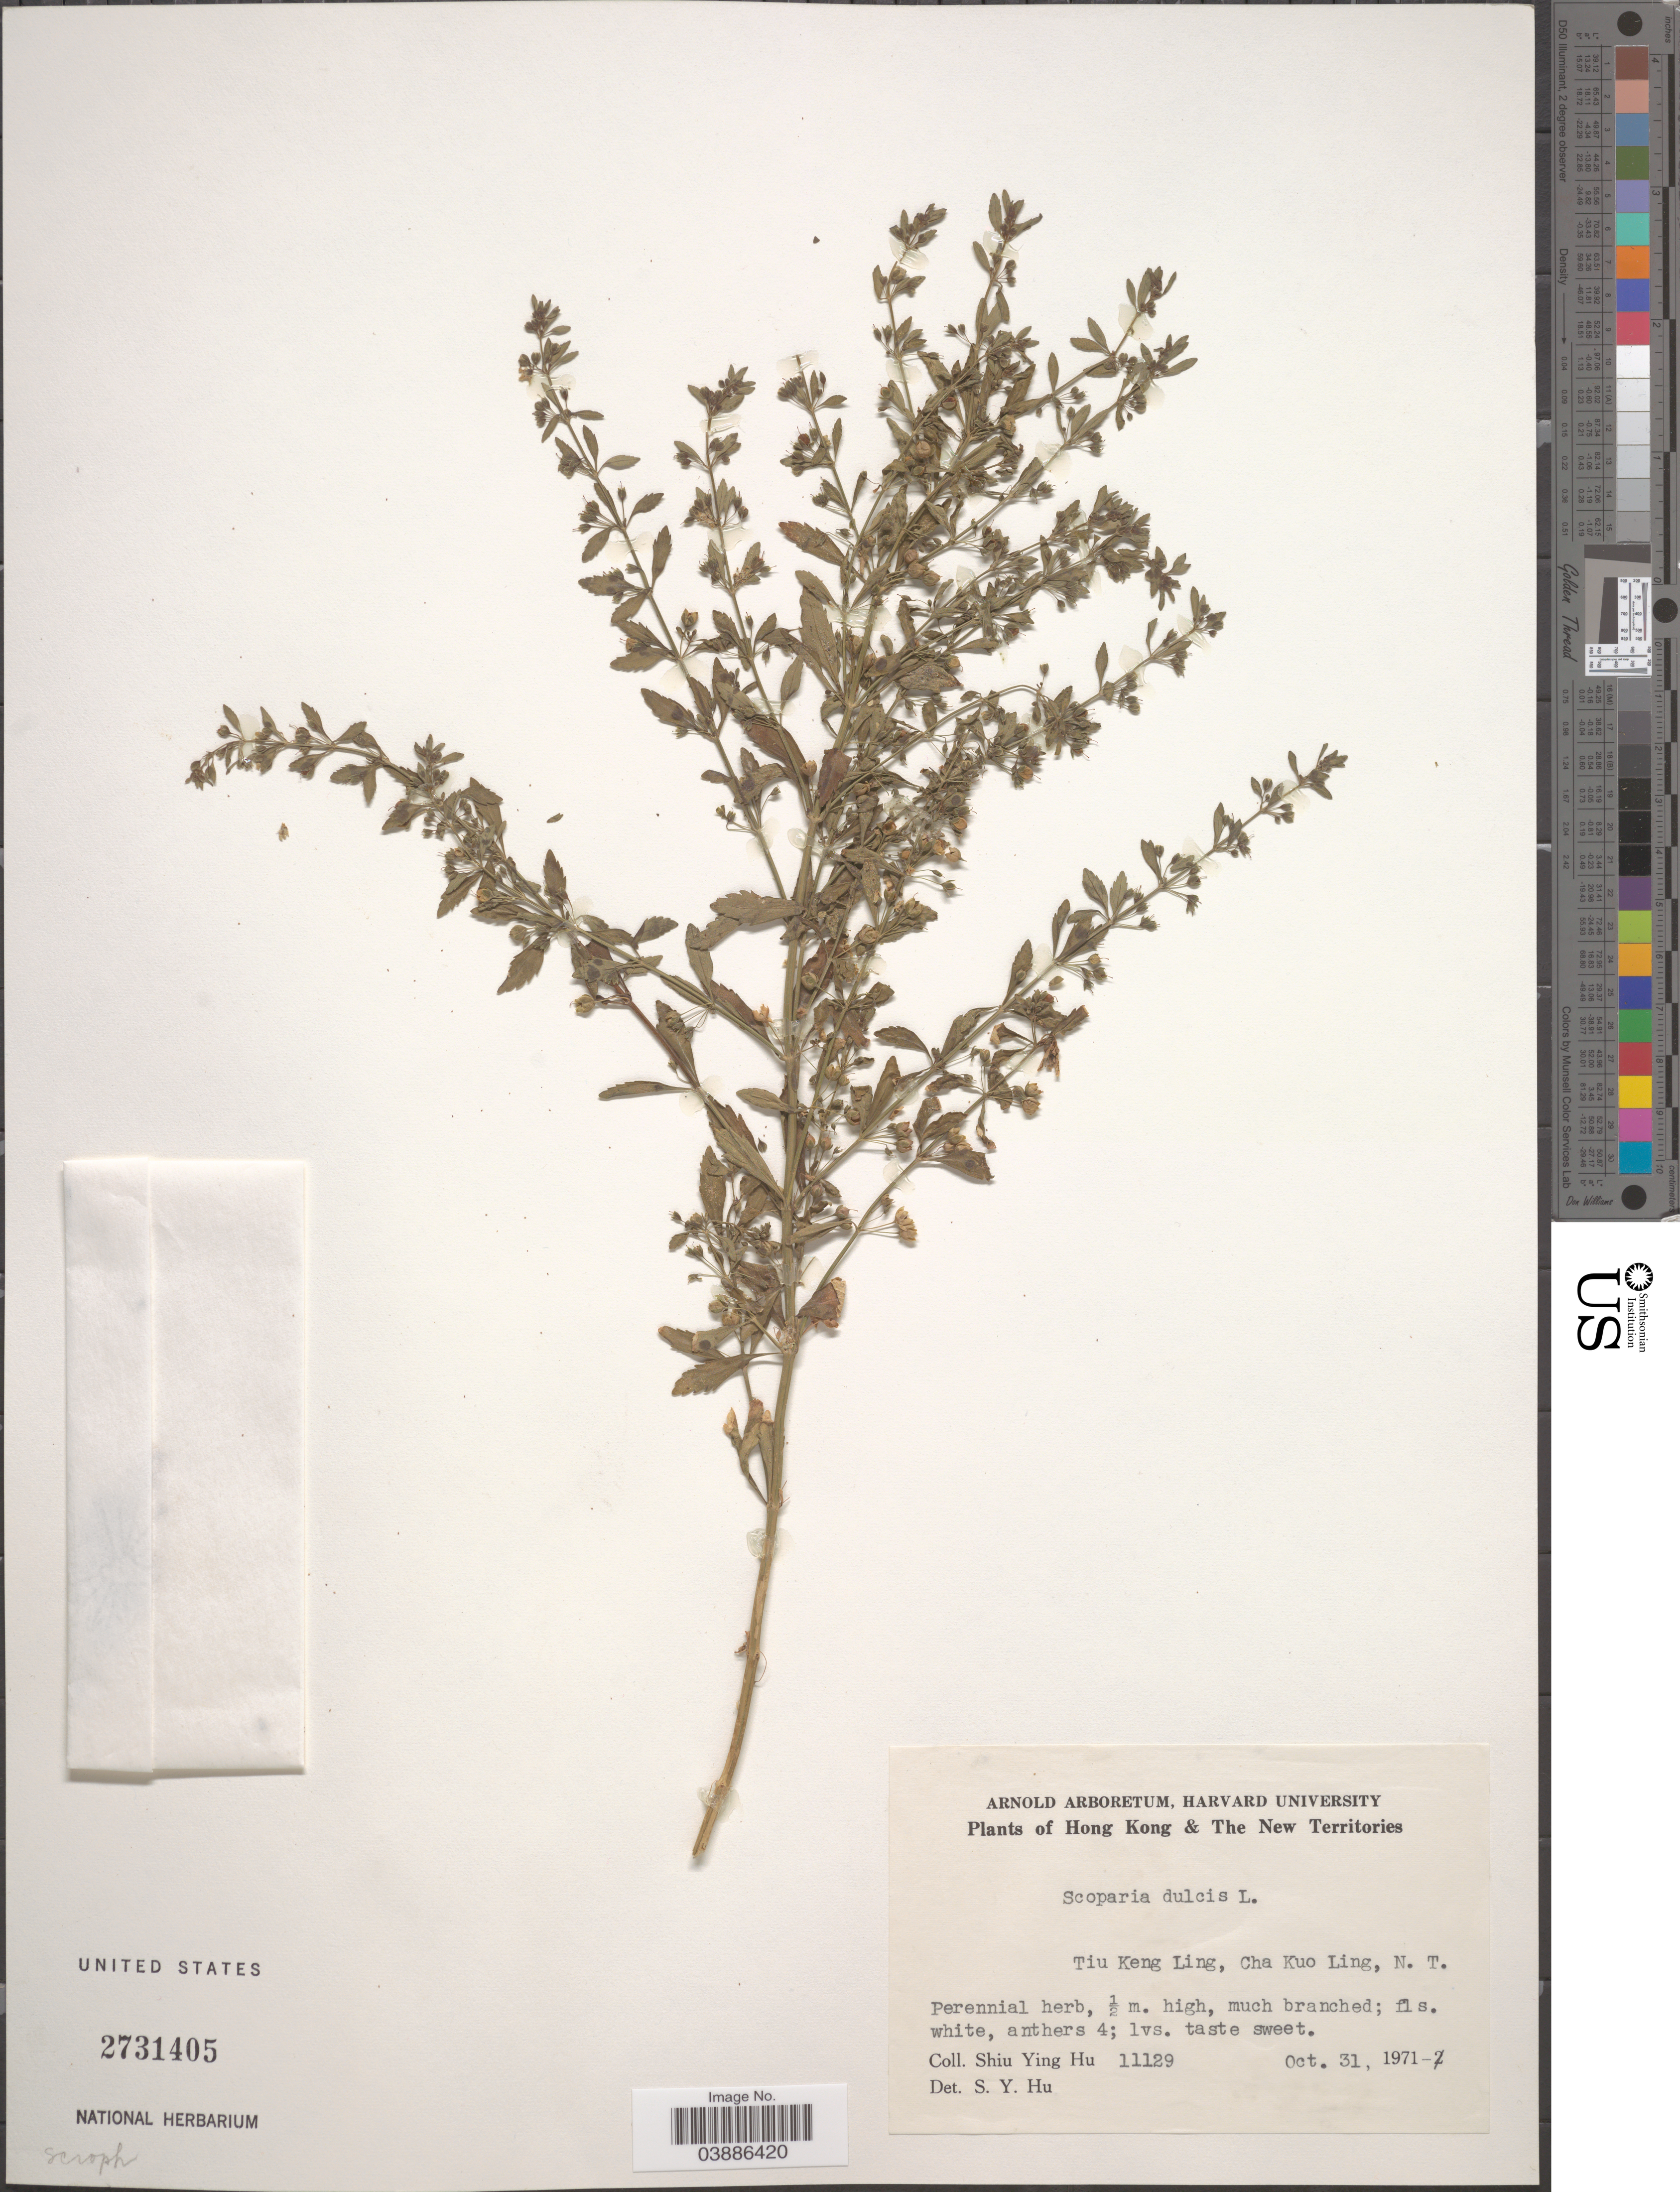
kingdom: Plantae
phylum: Tracheophyta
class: Magnoliopsida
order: Lamiales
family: Plantaginaceae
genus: Scoparia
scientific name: Scoparia dulcis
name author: L.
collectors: S. Y. Hu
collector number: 11129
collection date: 1971-10-31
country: China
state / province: Hong Kong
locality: The New Territories. Tiu Keng Ling, Cha Kuo Ling, N. T.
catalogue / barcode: US 2731405